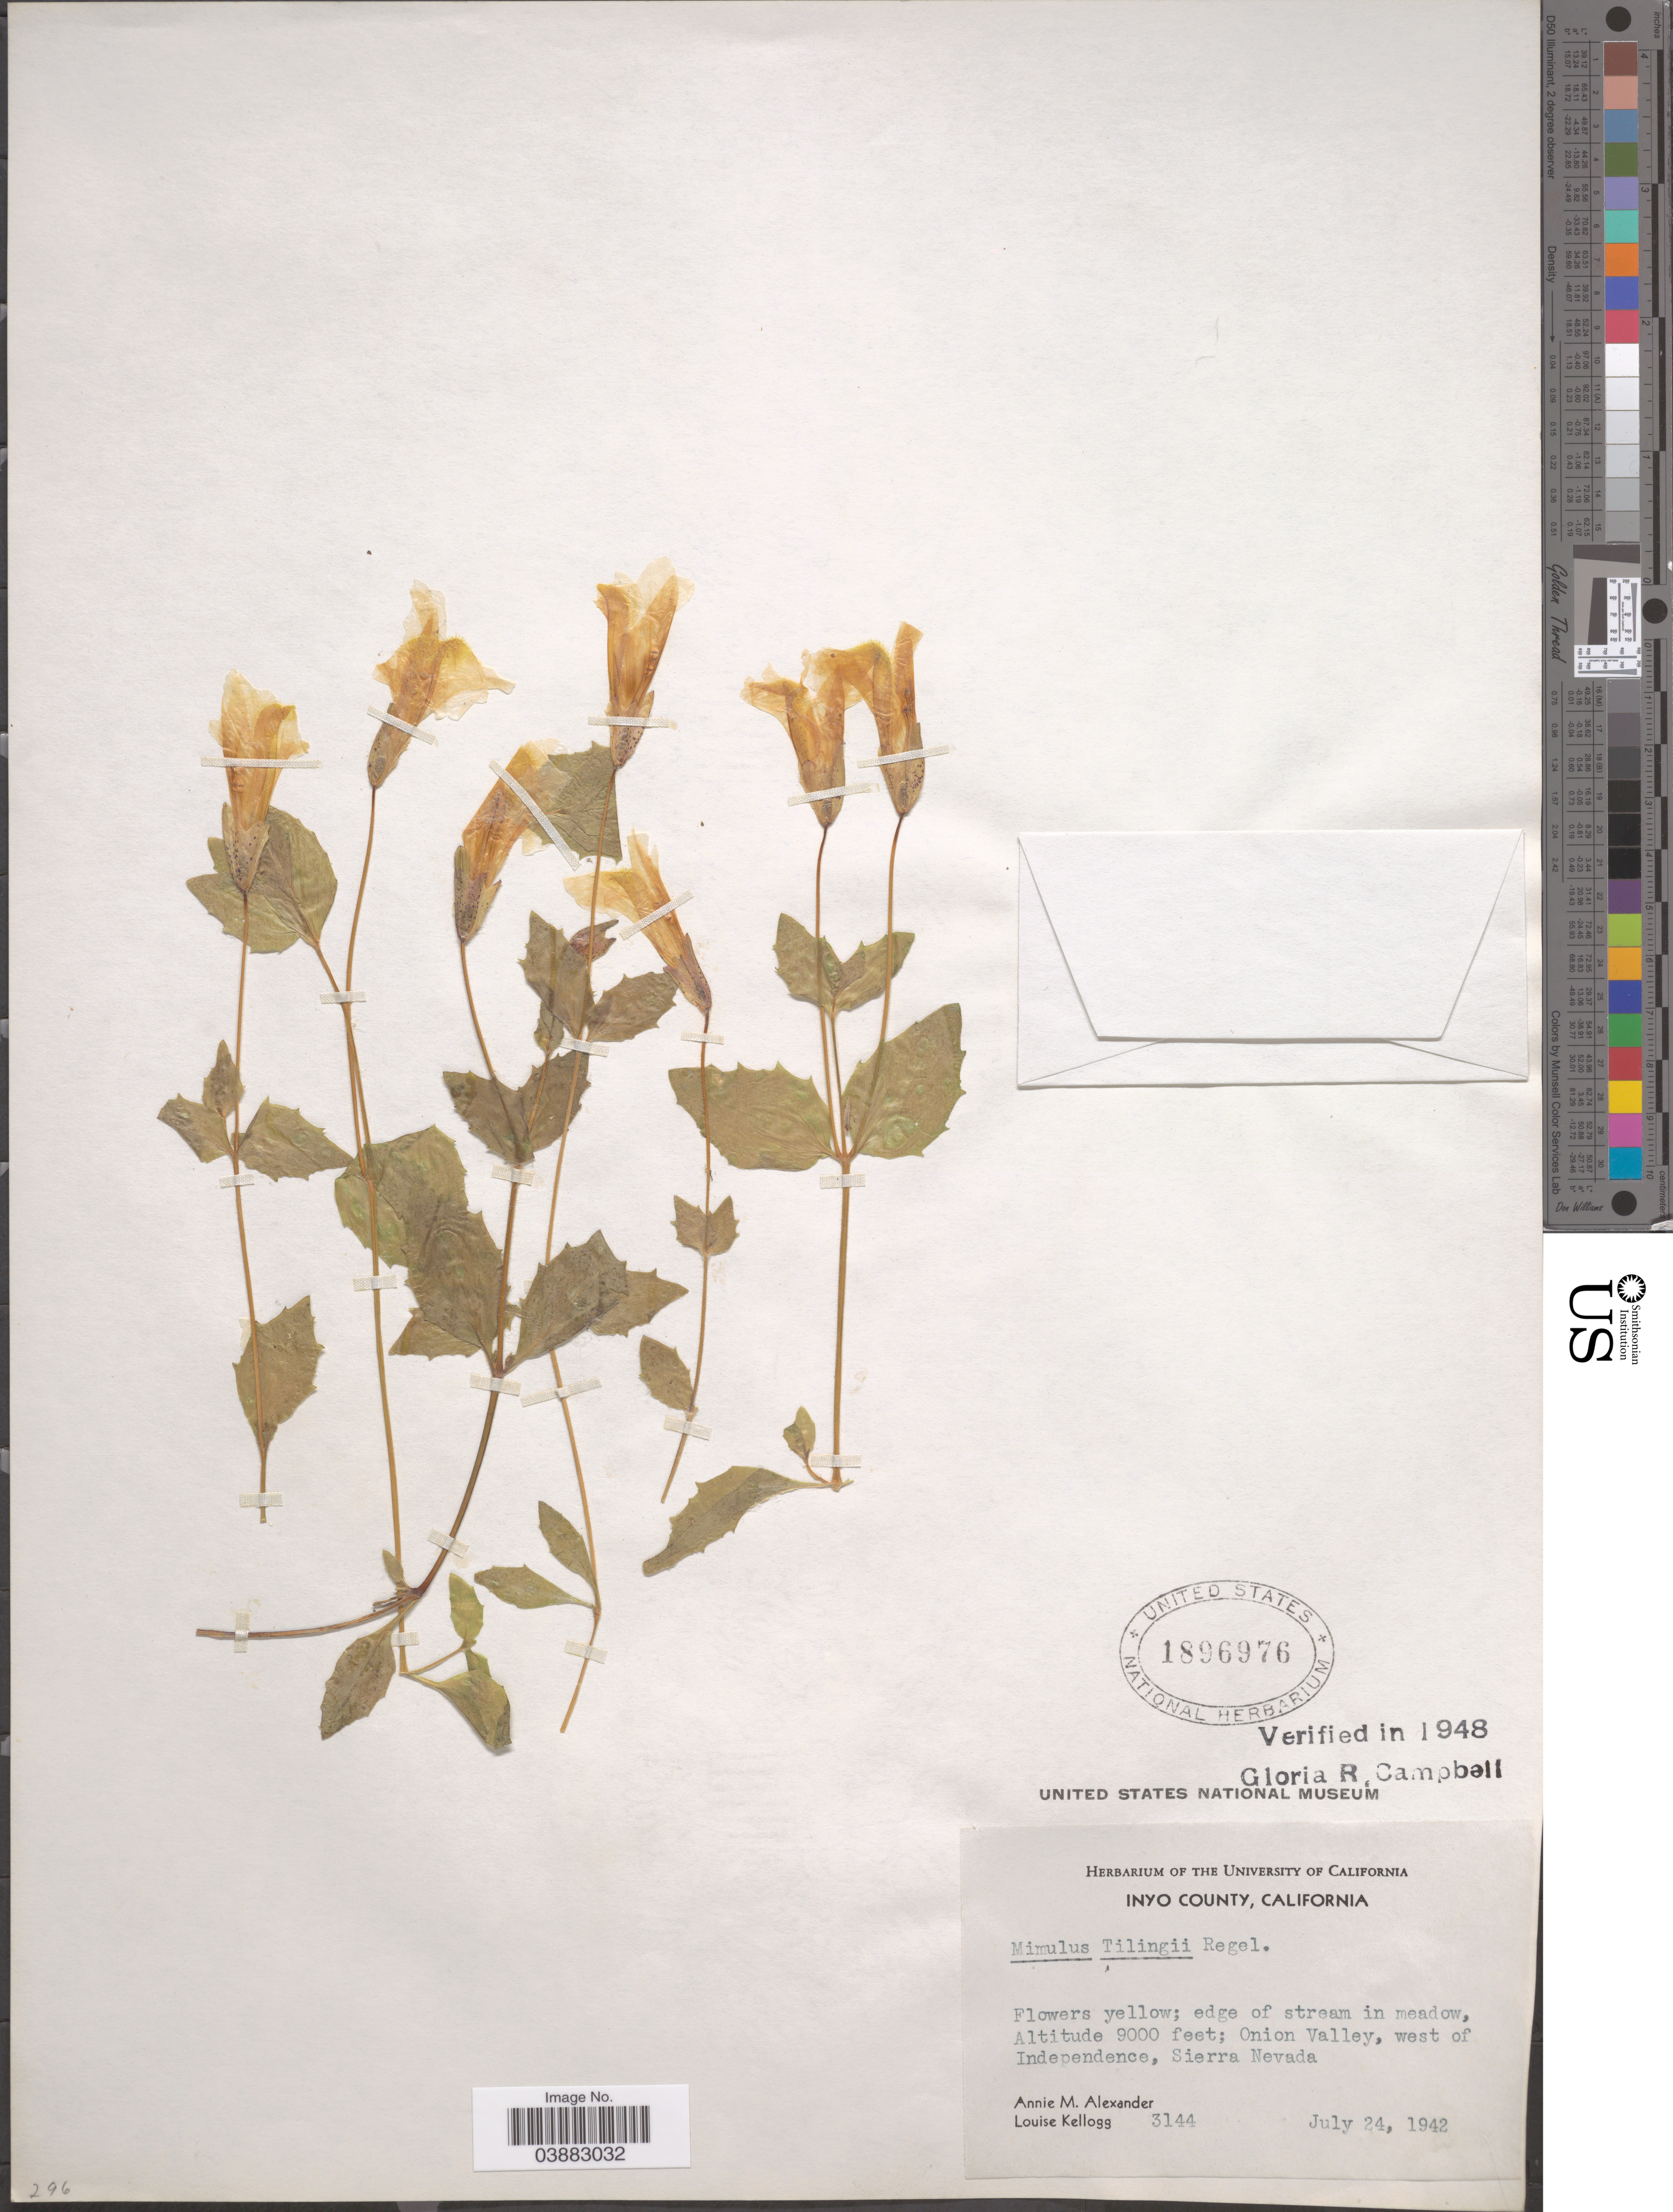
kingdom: Plantae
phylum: Tracheophyta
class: Magnoliopsida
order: Lamiales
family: Phrymaceae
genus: Mimulus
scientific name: Mimulus tilingii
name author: Regel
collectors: A. M. Alexander & L. Kellogg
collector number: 3144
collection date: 1942-07-24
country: United States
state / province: California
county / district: Inyo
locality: Inyo County. Onion Valley, west of Independance, Sierra Nevada.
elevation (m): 2743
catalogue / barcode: US 1896976